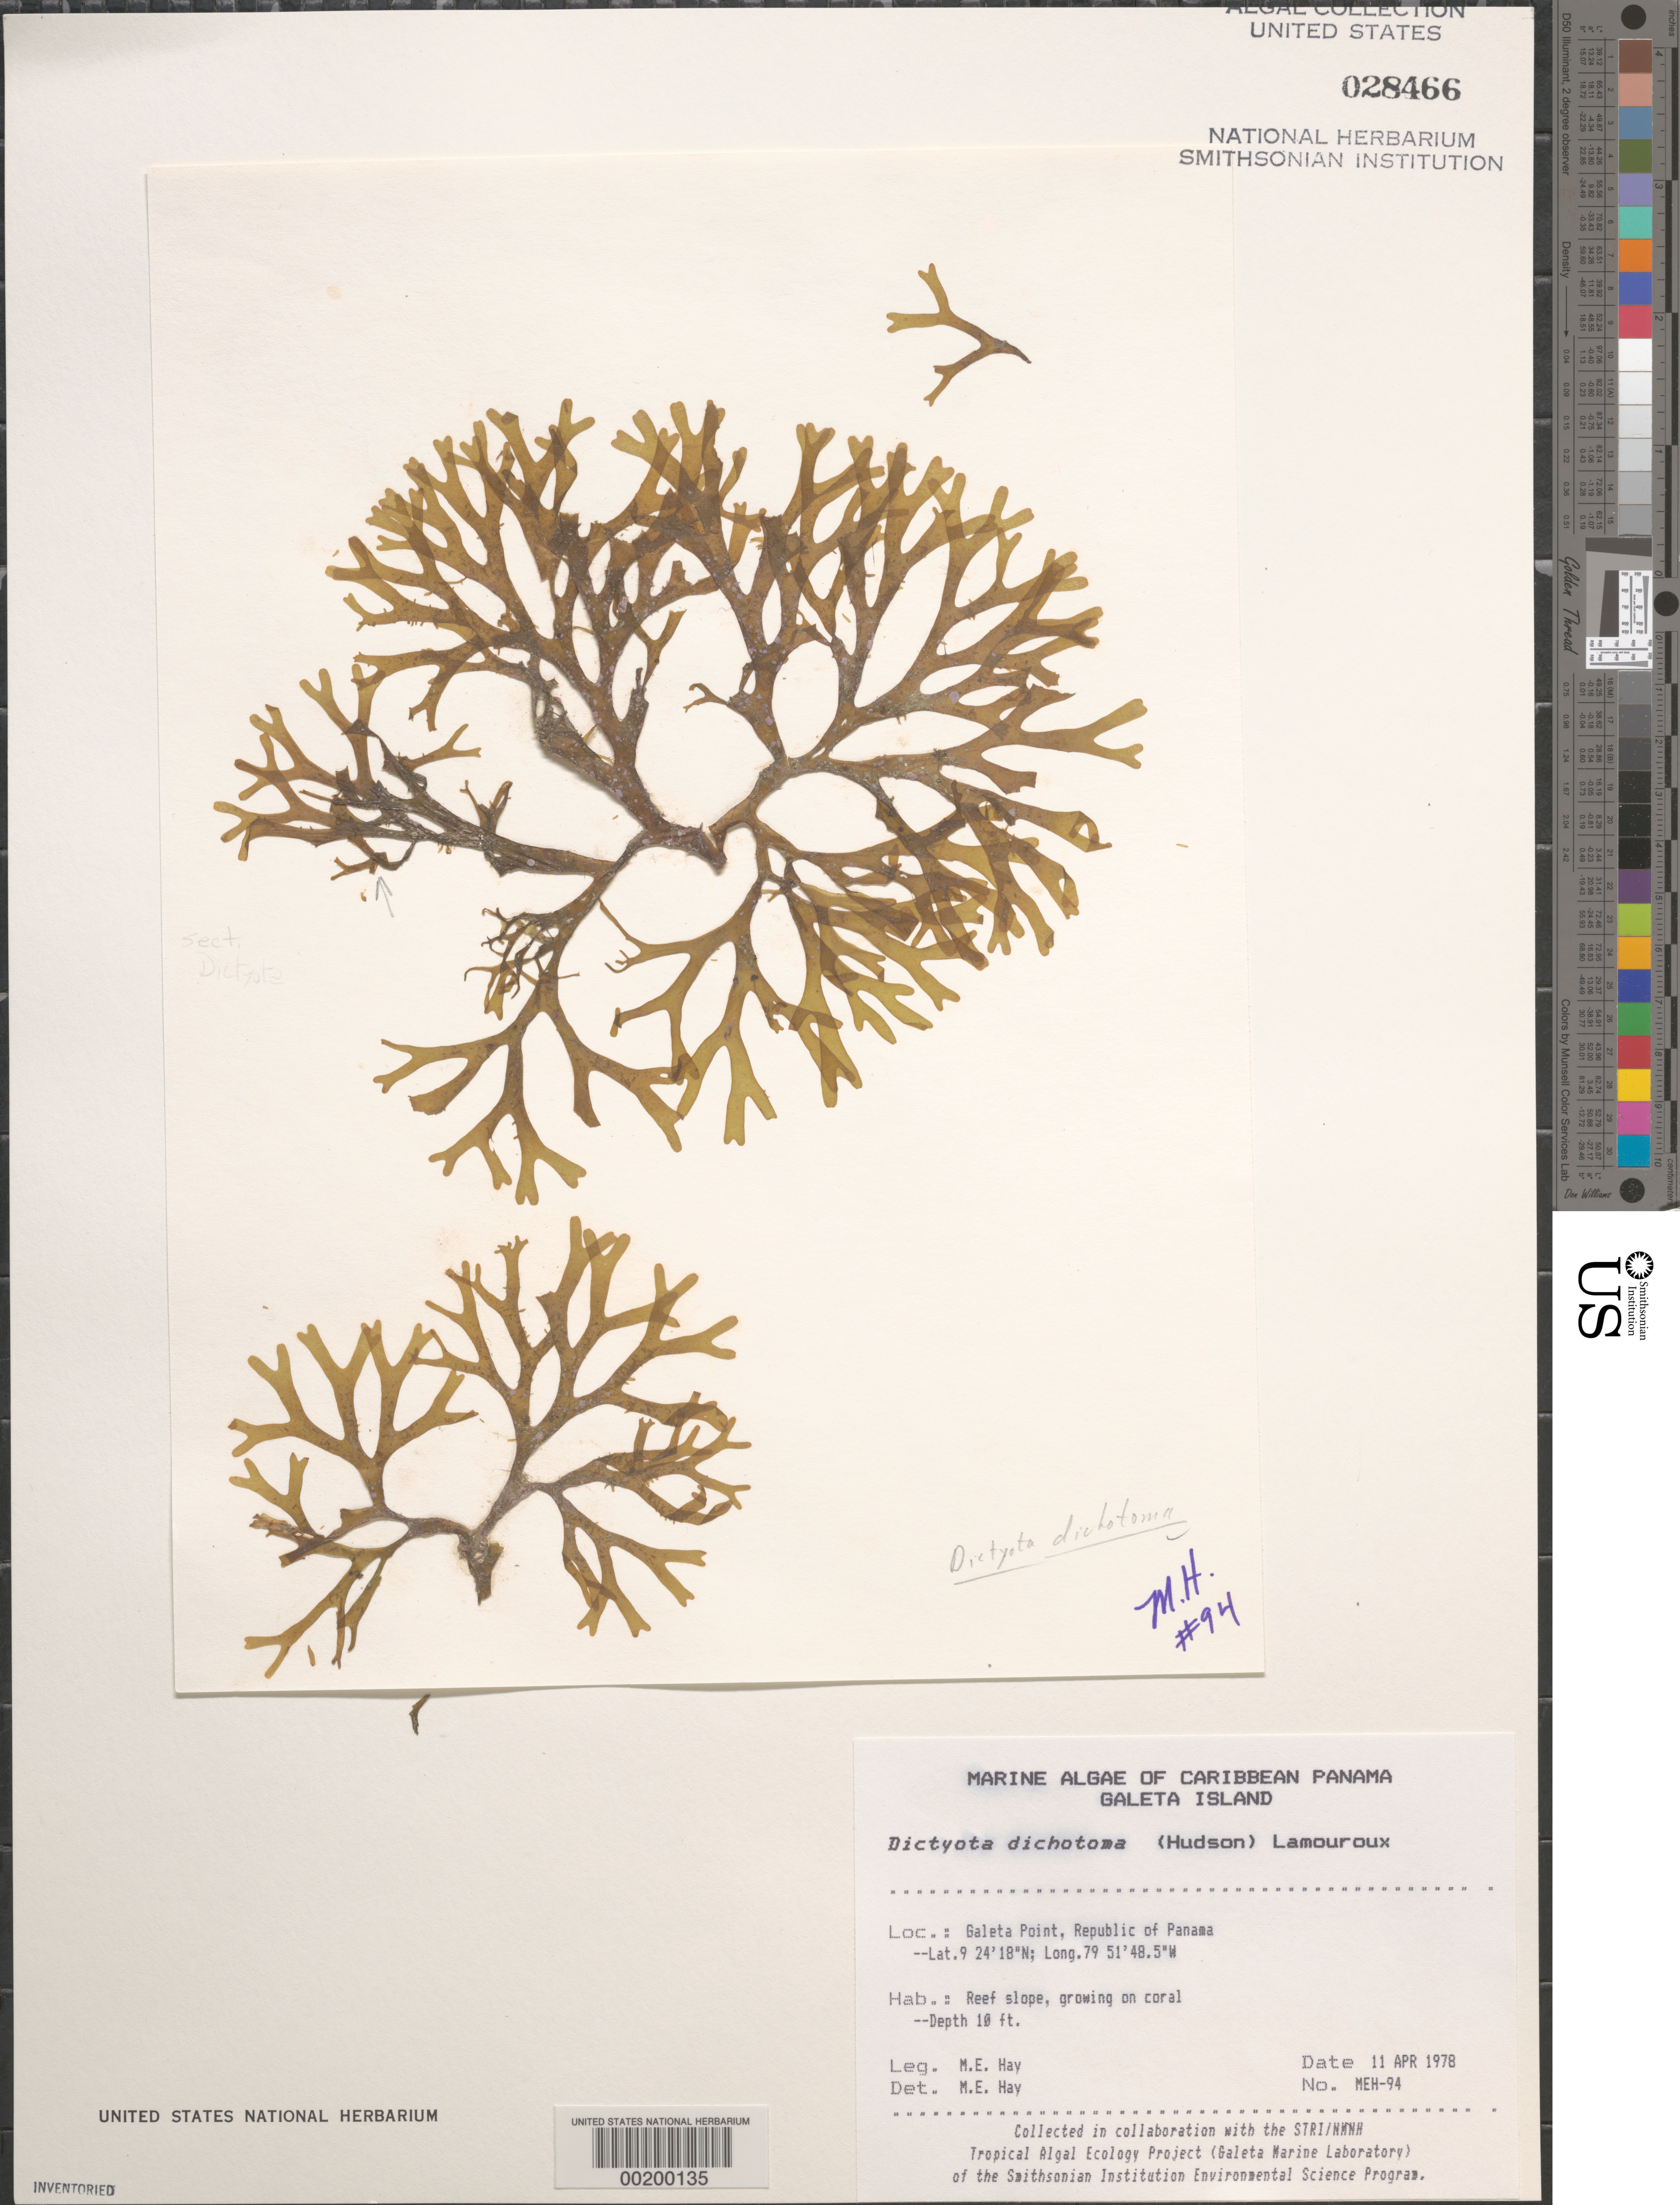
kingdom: Chromista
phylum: Ochrophyta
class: Phaeophyceae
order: Dictyotales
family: Dictyotaceae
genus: Dictyota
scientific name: Dictyota dichotoma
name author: (Huds.) J.V.Lamouroux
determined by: Hay, M. E.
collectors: M. E. Hay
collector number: MEH-94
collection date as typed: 11 Apr 1978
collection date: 1978-04-11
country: Panama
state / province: Colón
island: Galeta Island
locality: Galeta Point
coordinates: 9 24' 18" N, 79 51' 48.5" W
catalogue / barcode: US 28466